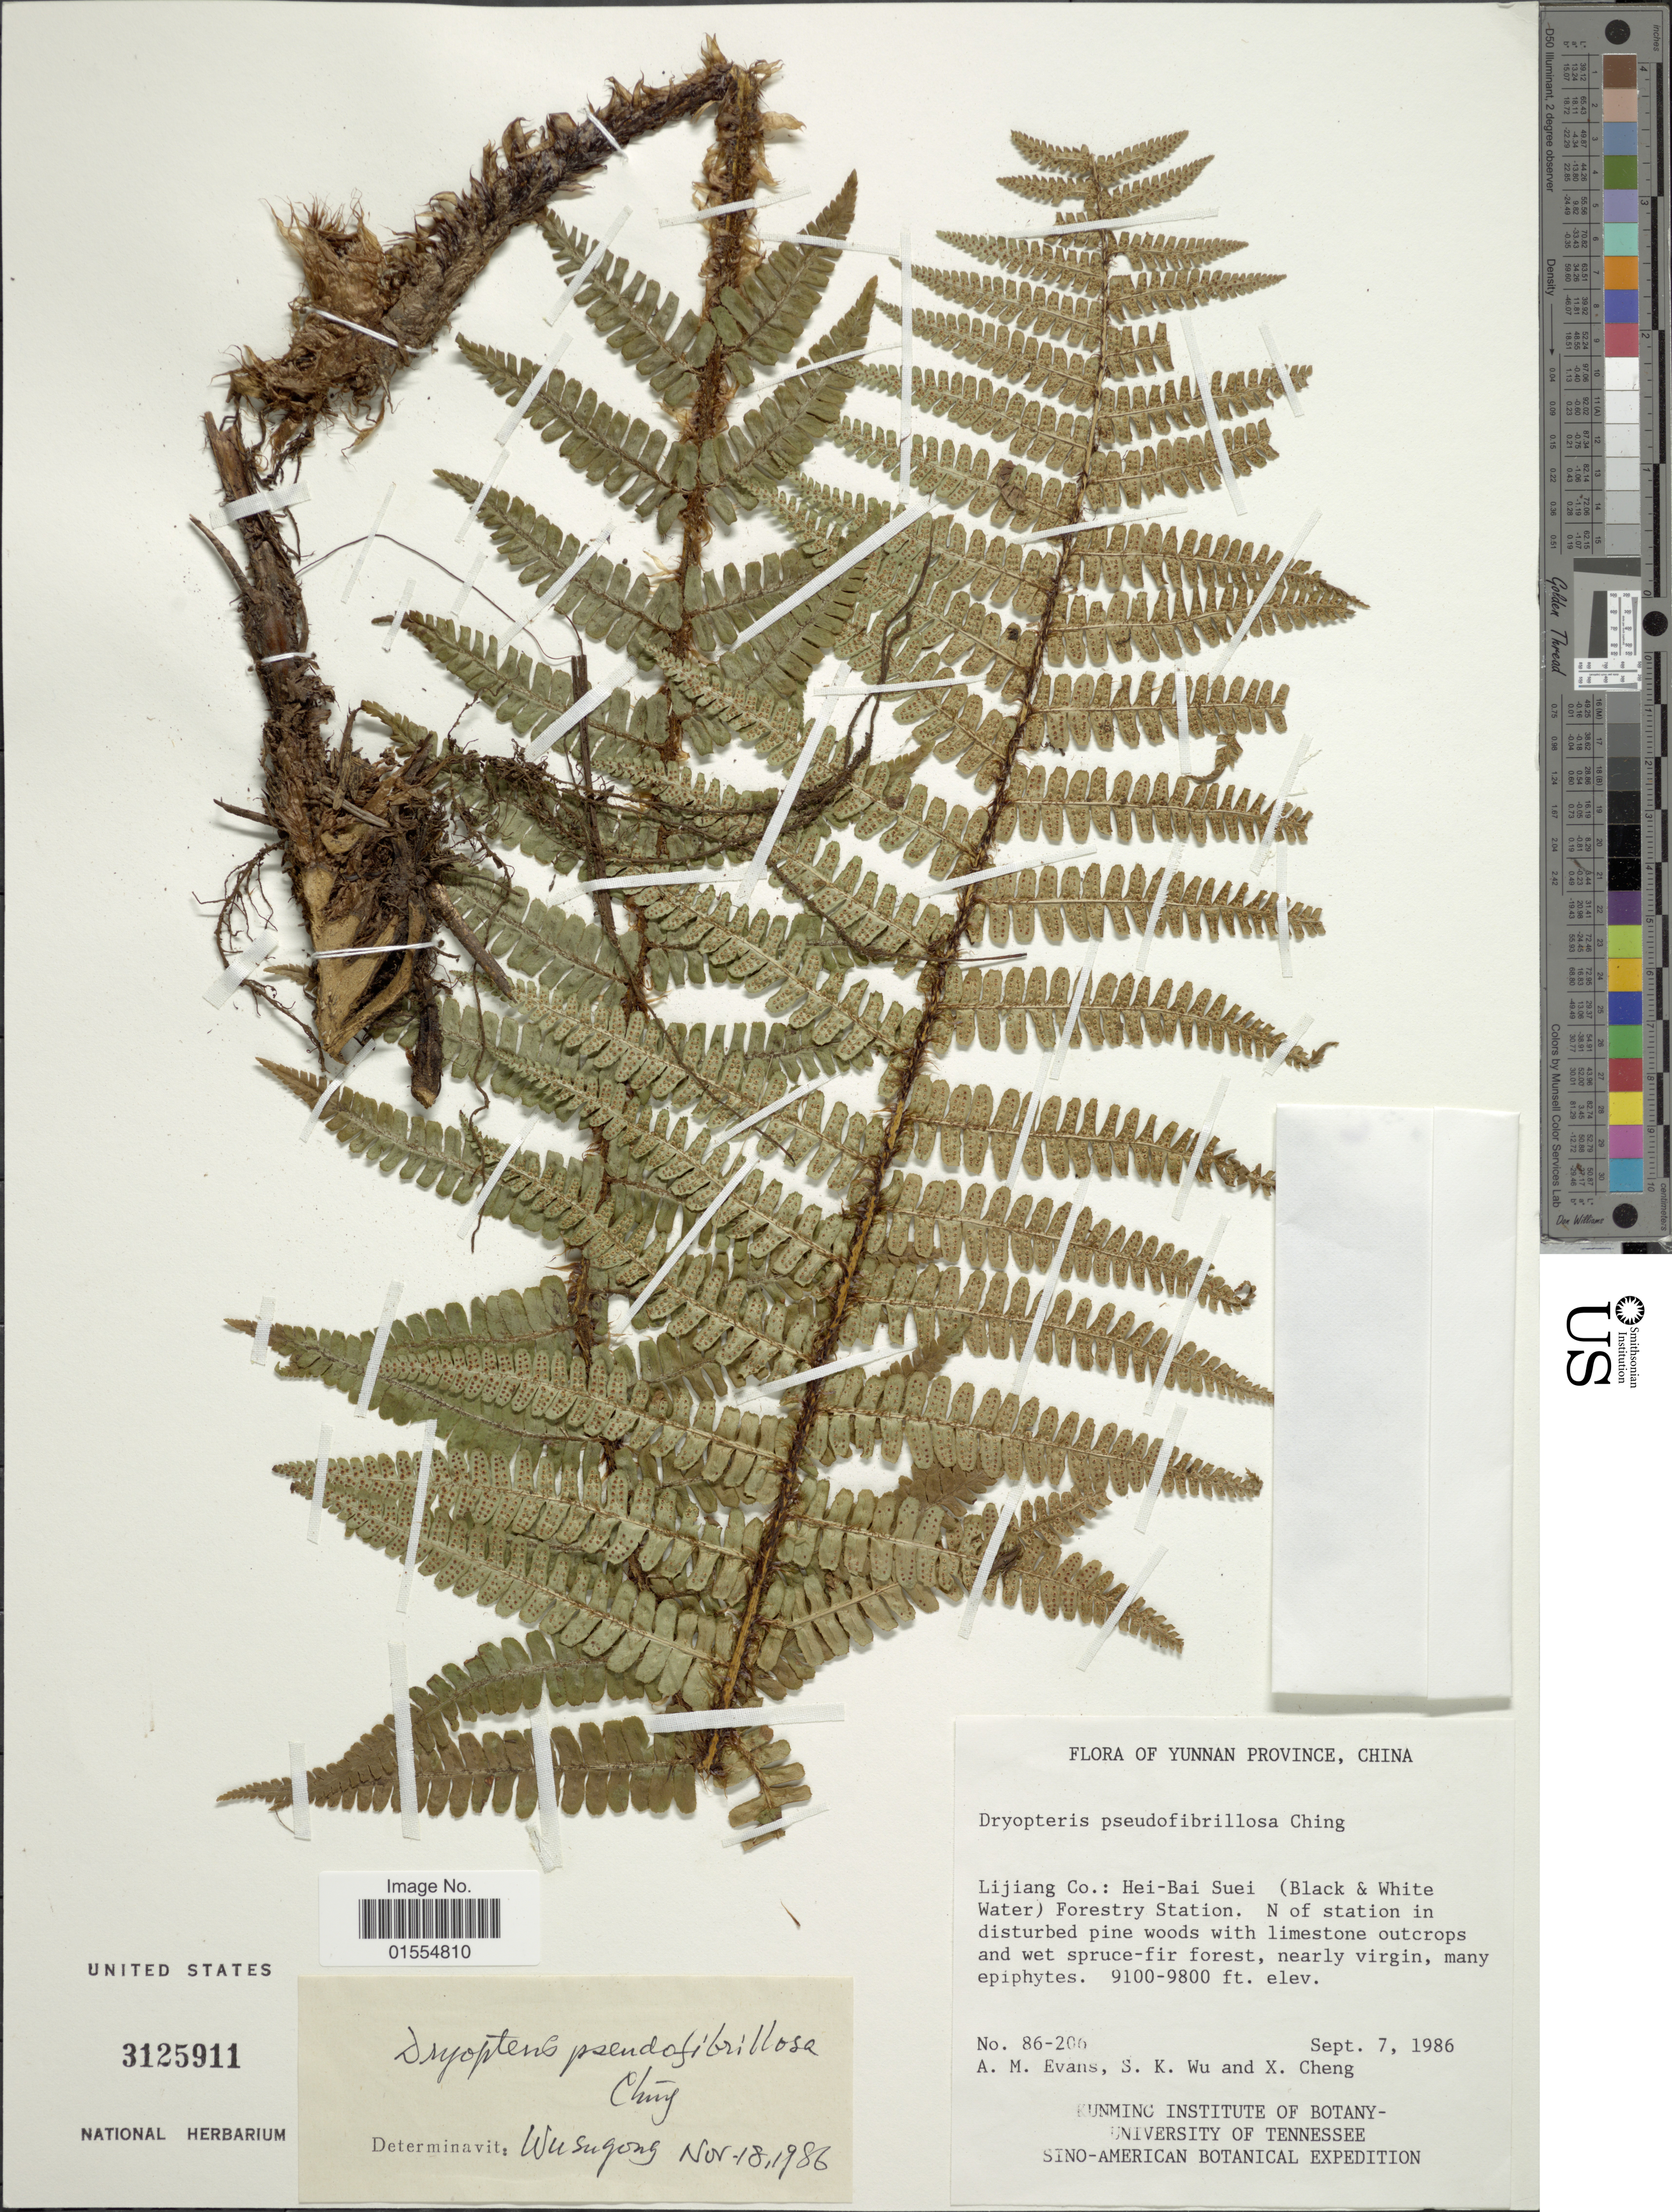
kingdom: Plantae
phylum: Tracheophyta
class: Polypodiopsida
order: Polypodiales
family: Dryopteridaceae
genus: Dryopteris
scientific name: Dryopteris pseudofibrillosa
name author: Ching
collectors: A. M. Evans, S. K. Wu & X. Cheng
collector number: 86-206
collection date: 1986-09-07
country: China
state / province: Yunnan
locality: Yunnan Province, China, Lijiang Co.: Hei-Bai Suei (Black & White Water) Forestry Station, N of station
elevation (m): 2774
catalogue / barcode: US 3125911